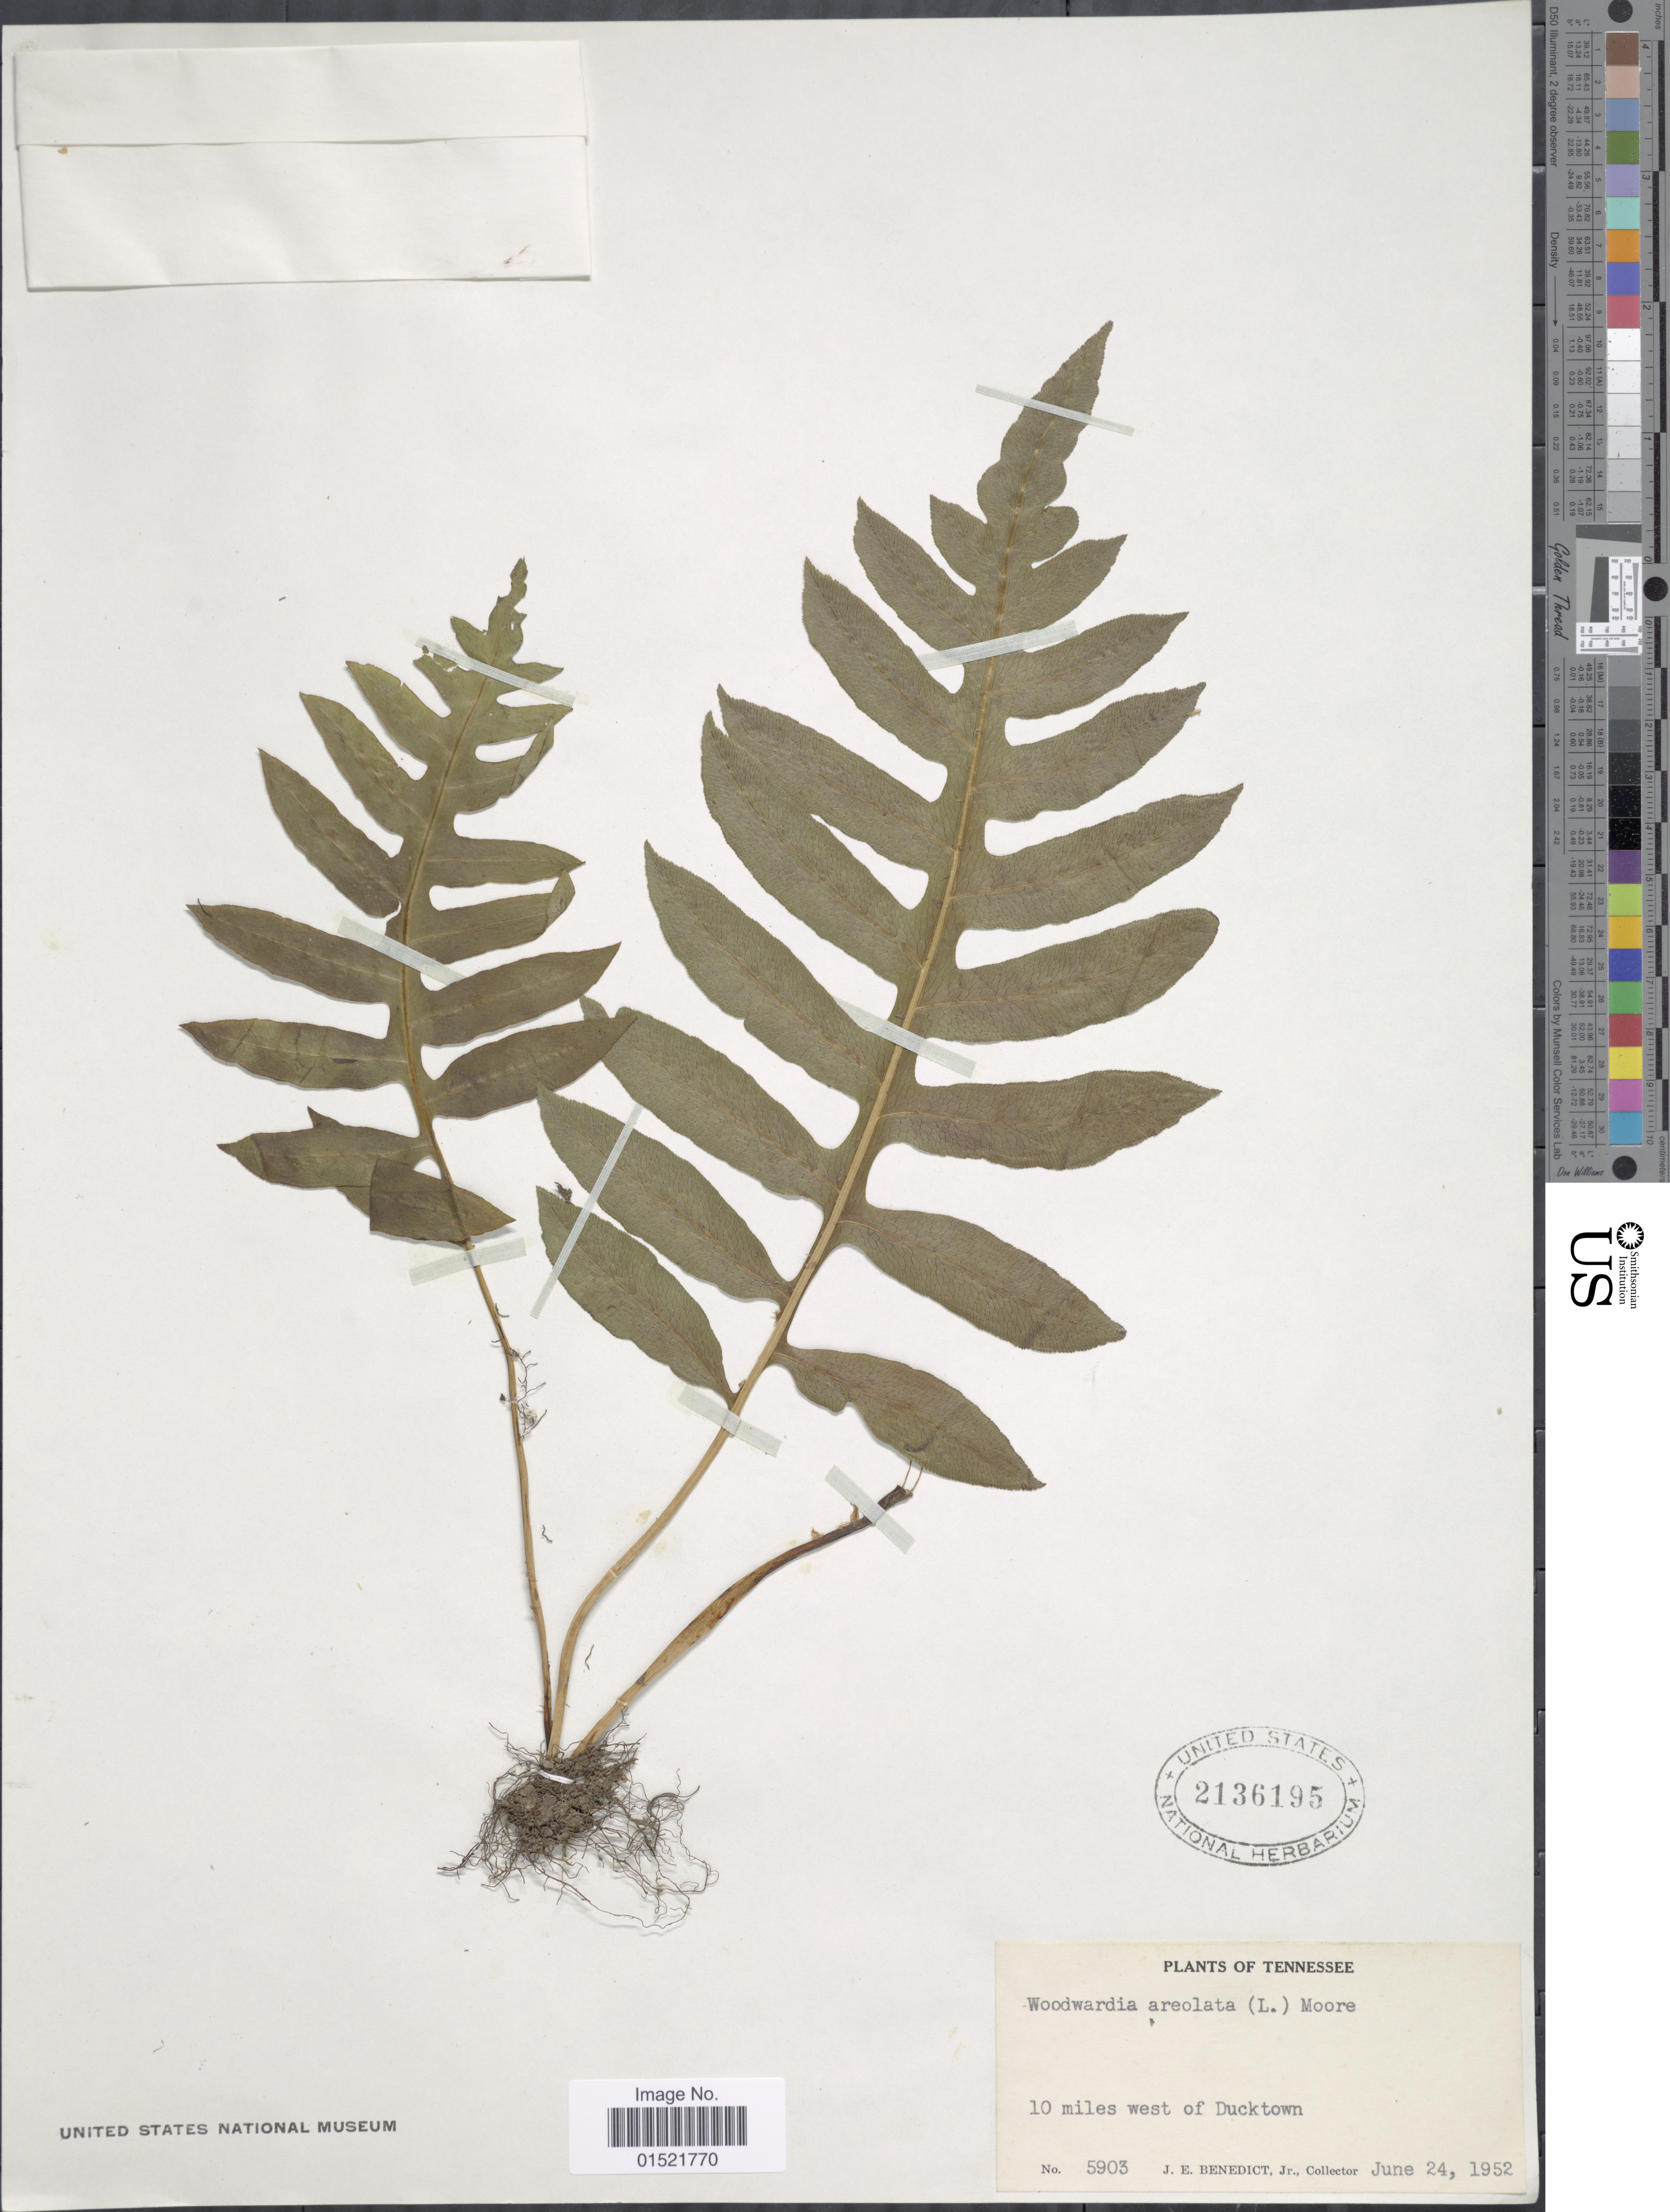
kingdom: Plantae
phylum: Tracheophyta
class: Polypodiopsida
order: Polypodiales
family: Blechnaceae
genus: Woodwardia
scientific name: Woodwardia areolata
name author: (L.) T. Moore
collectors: J. Benedict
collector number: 5903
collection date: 1952-06-24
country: United States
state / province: Tennessee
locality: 10 miles west of Ducktown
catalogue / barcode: US 2136195